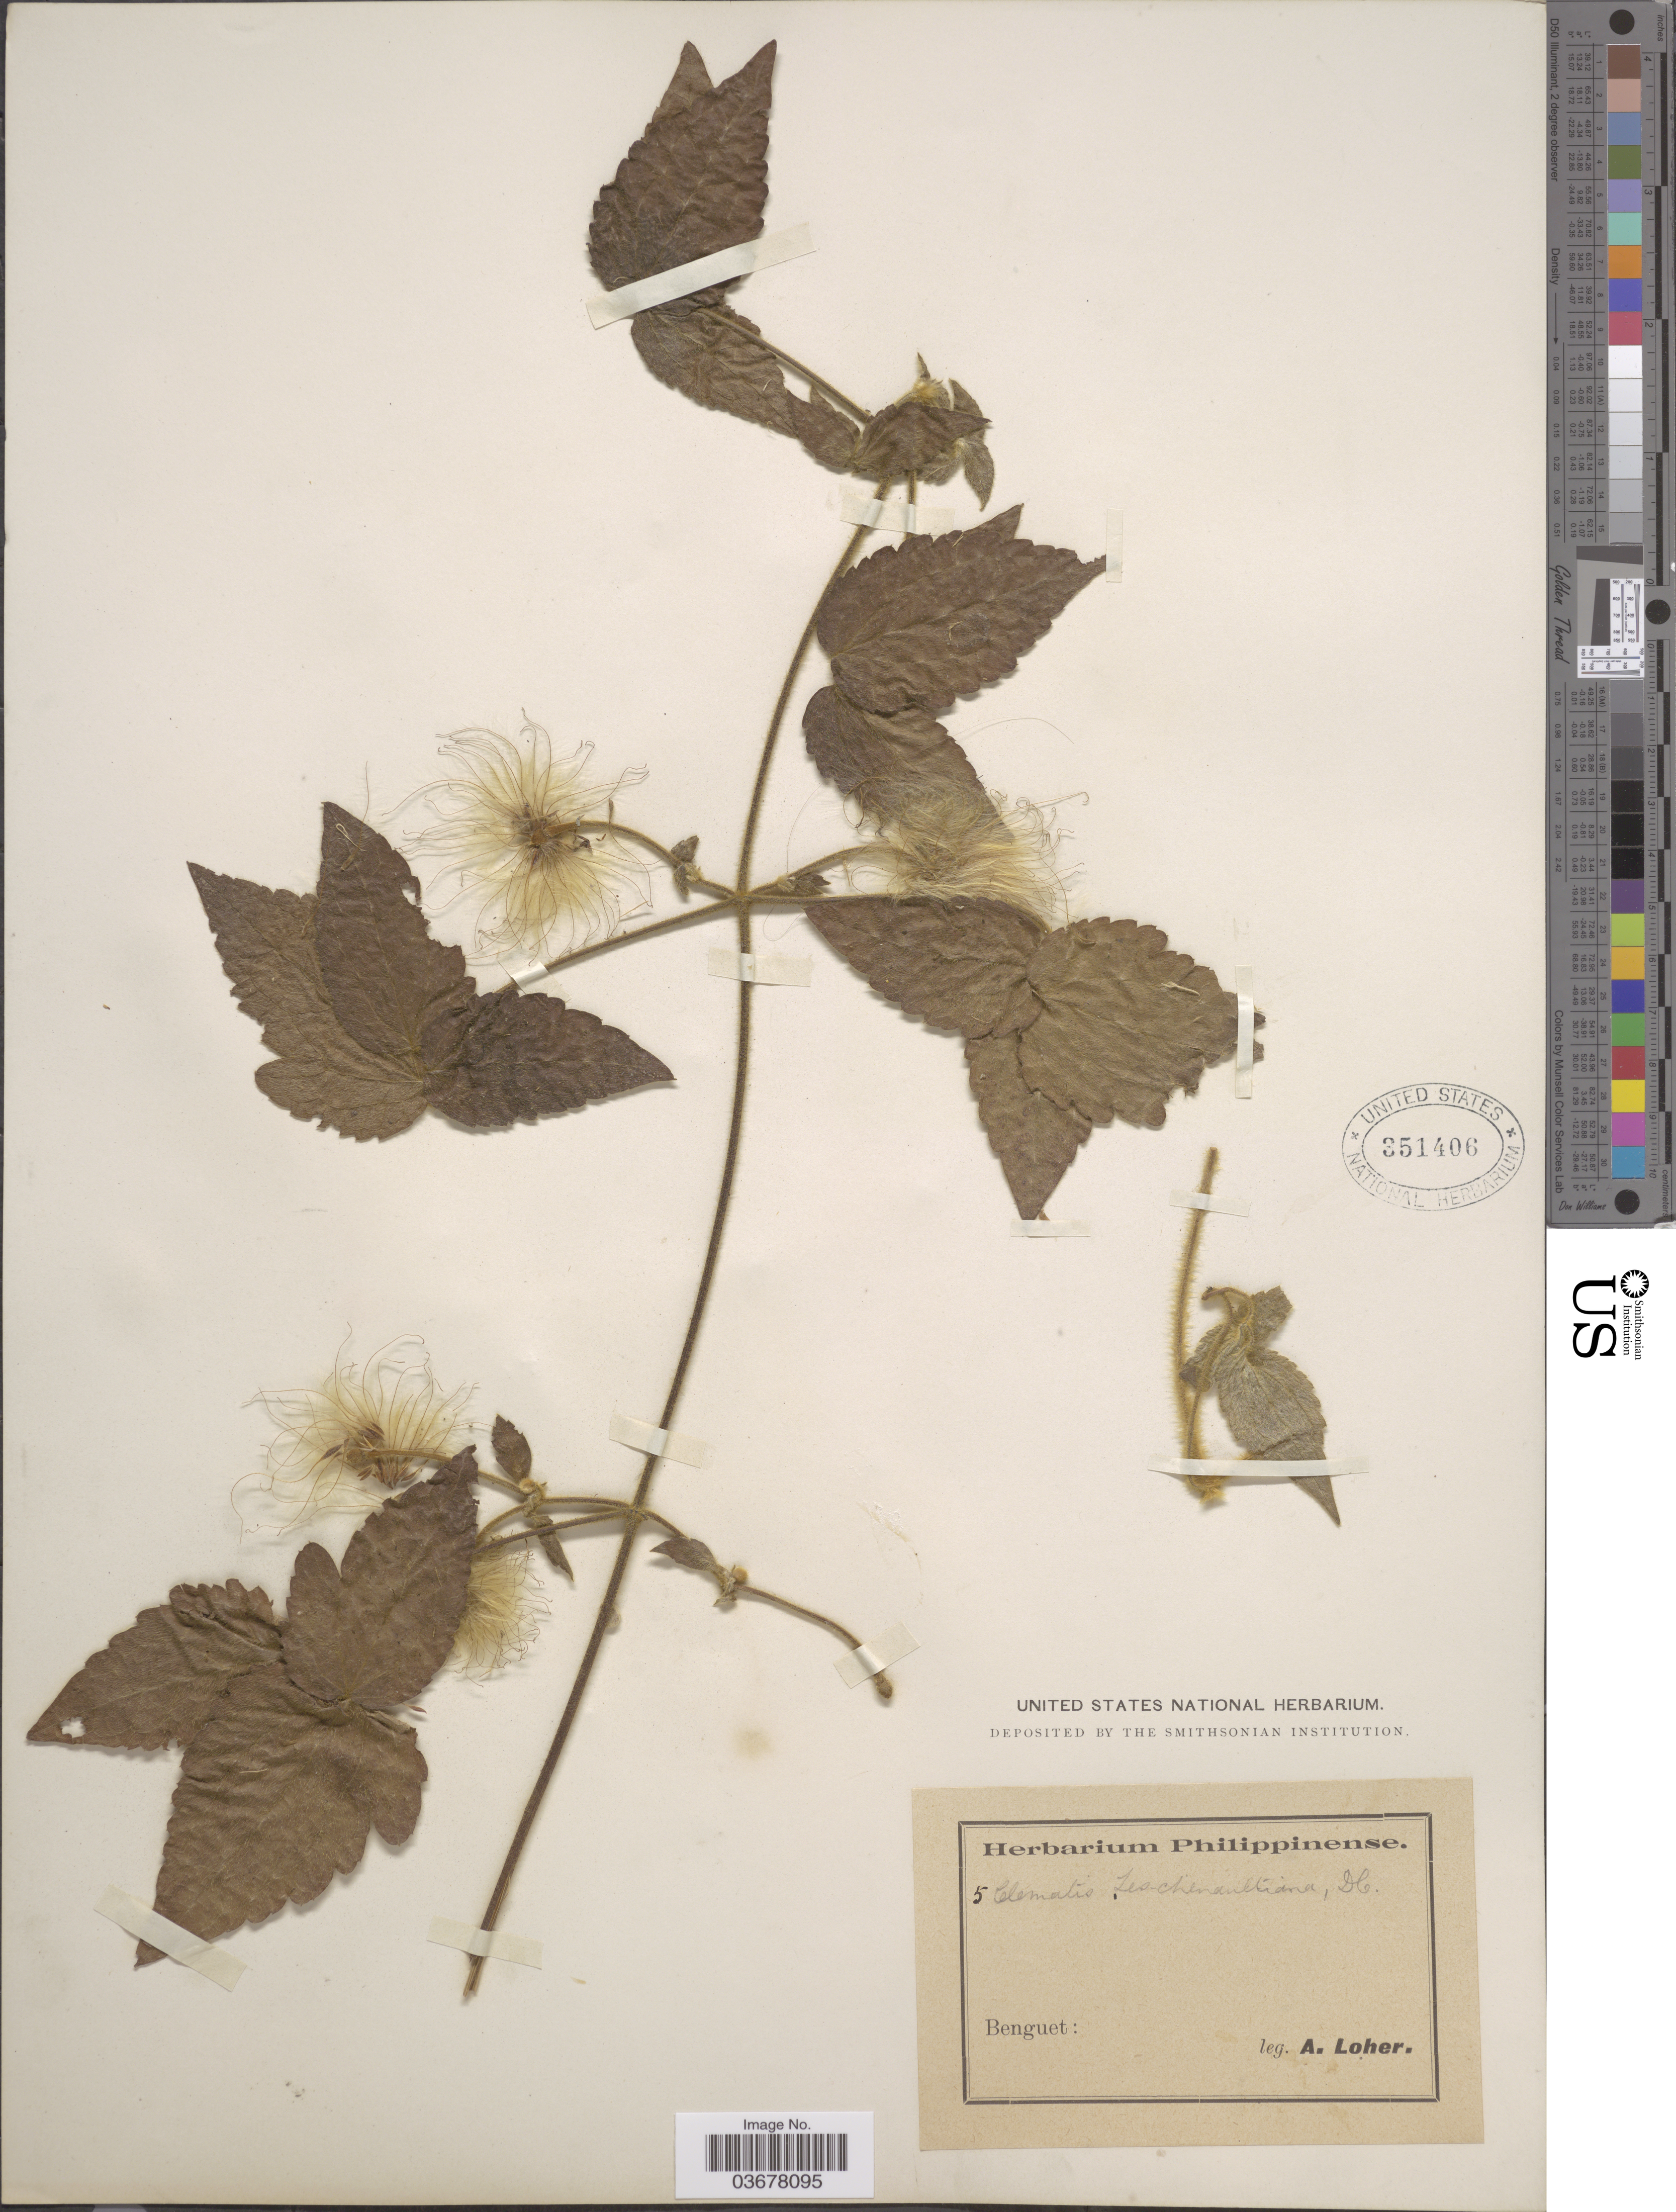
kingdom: Plantae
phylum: Tracheophyta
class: Magnoliopsida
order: Ranunculales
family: Ranunculaceae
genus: Clematis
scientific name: Clematis leschenaultiana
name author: DC.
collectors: A. Loher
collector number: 5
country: Philippines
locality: Benguet.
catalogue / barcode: US 351406